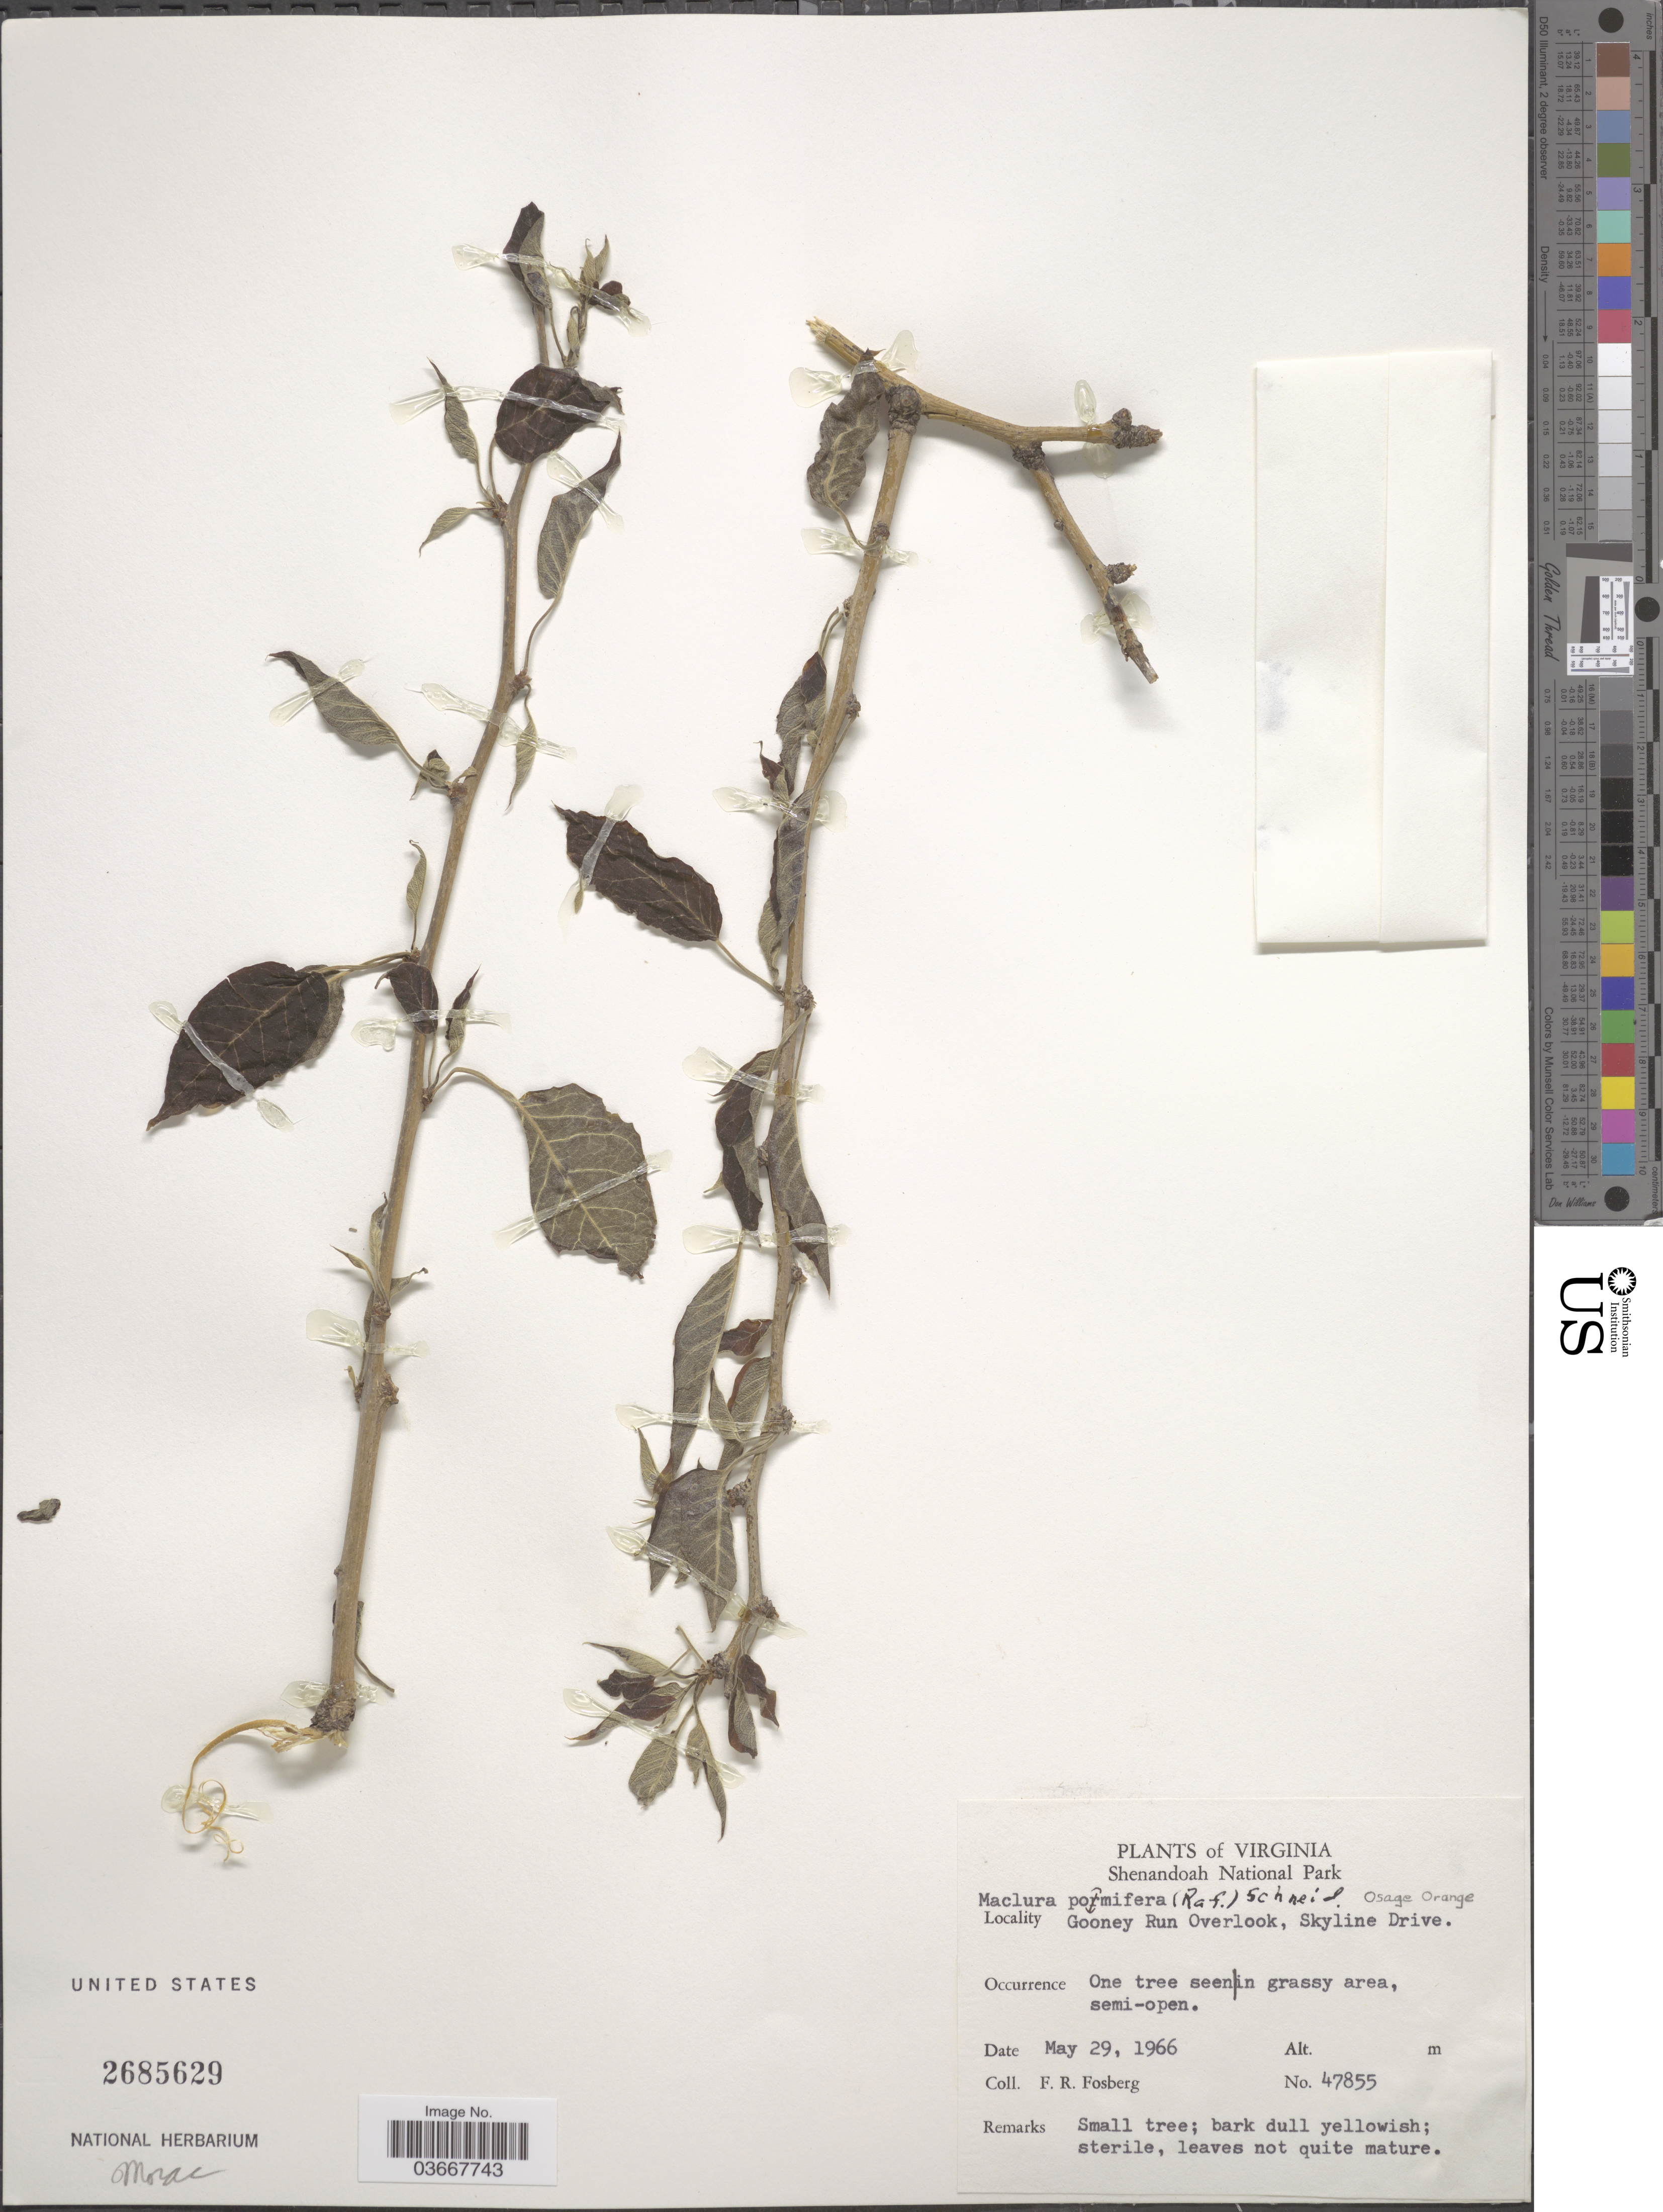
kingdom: Plantae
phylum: Tracheophyta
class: Magnoliopsida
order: Rosales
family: Moraceae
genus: Maclura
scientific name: Maclura pomifera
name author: (Raf.) C.K. Schneid.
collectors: F. R. Fosberg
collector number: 47855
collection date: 1966-05-29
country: United States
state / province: Virginia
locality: Shenandoah National Park. Gooney Run Overlook, Skyline Drive.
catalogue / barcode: US 2685629